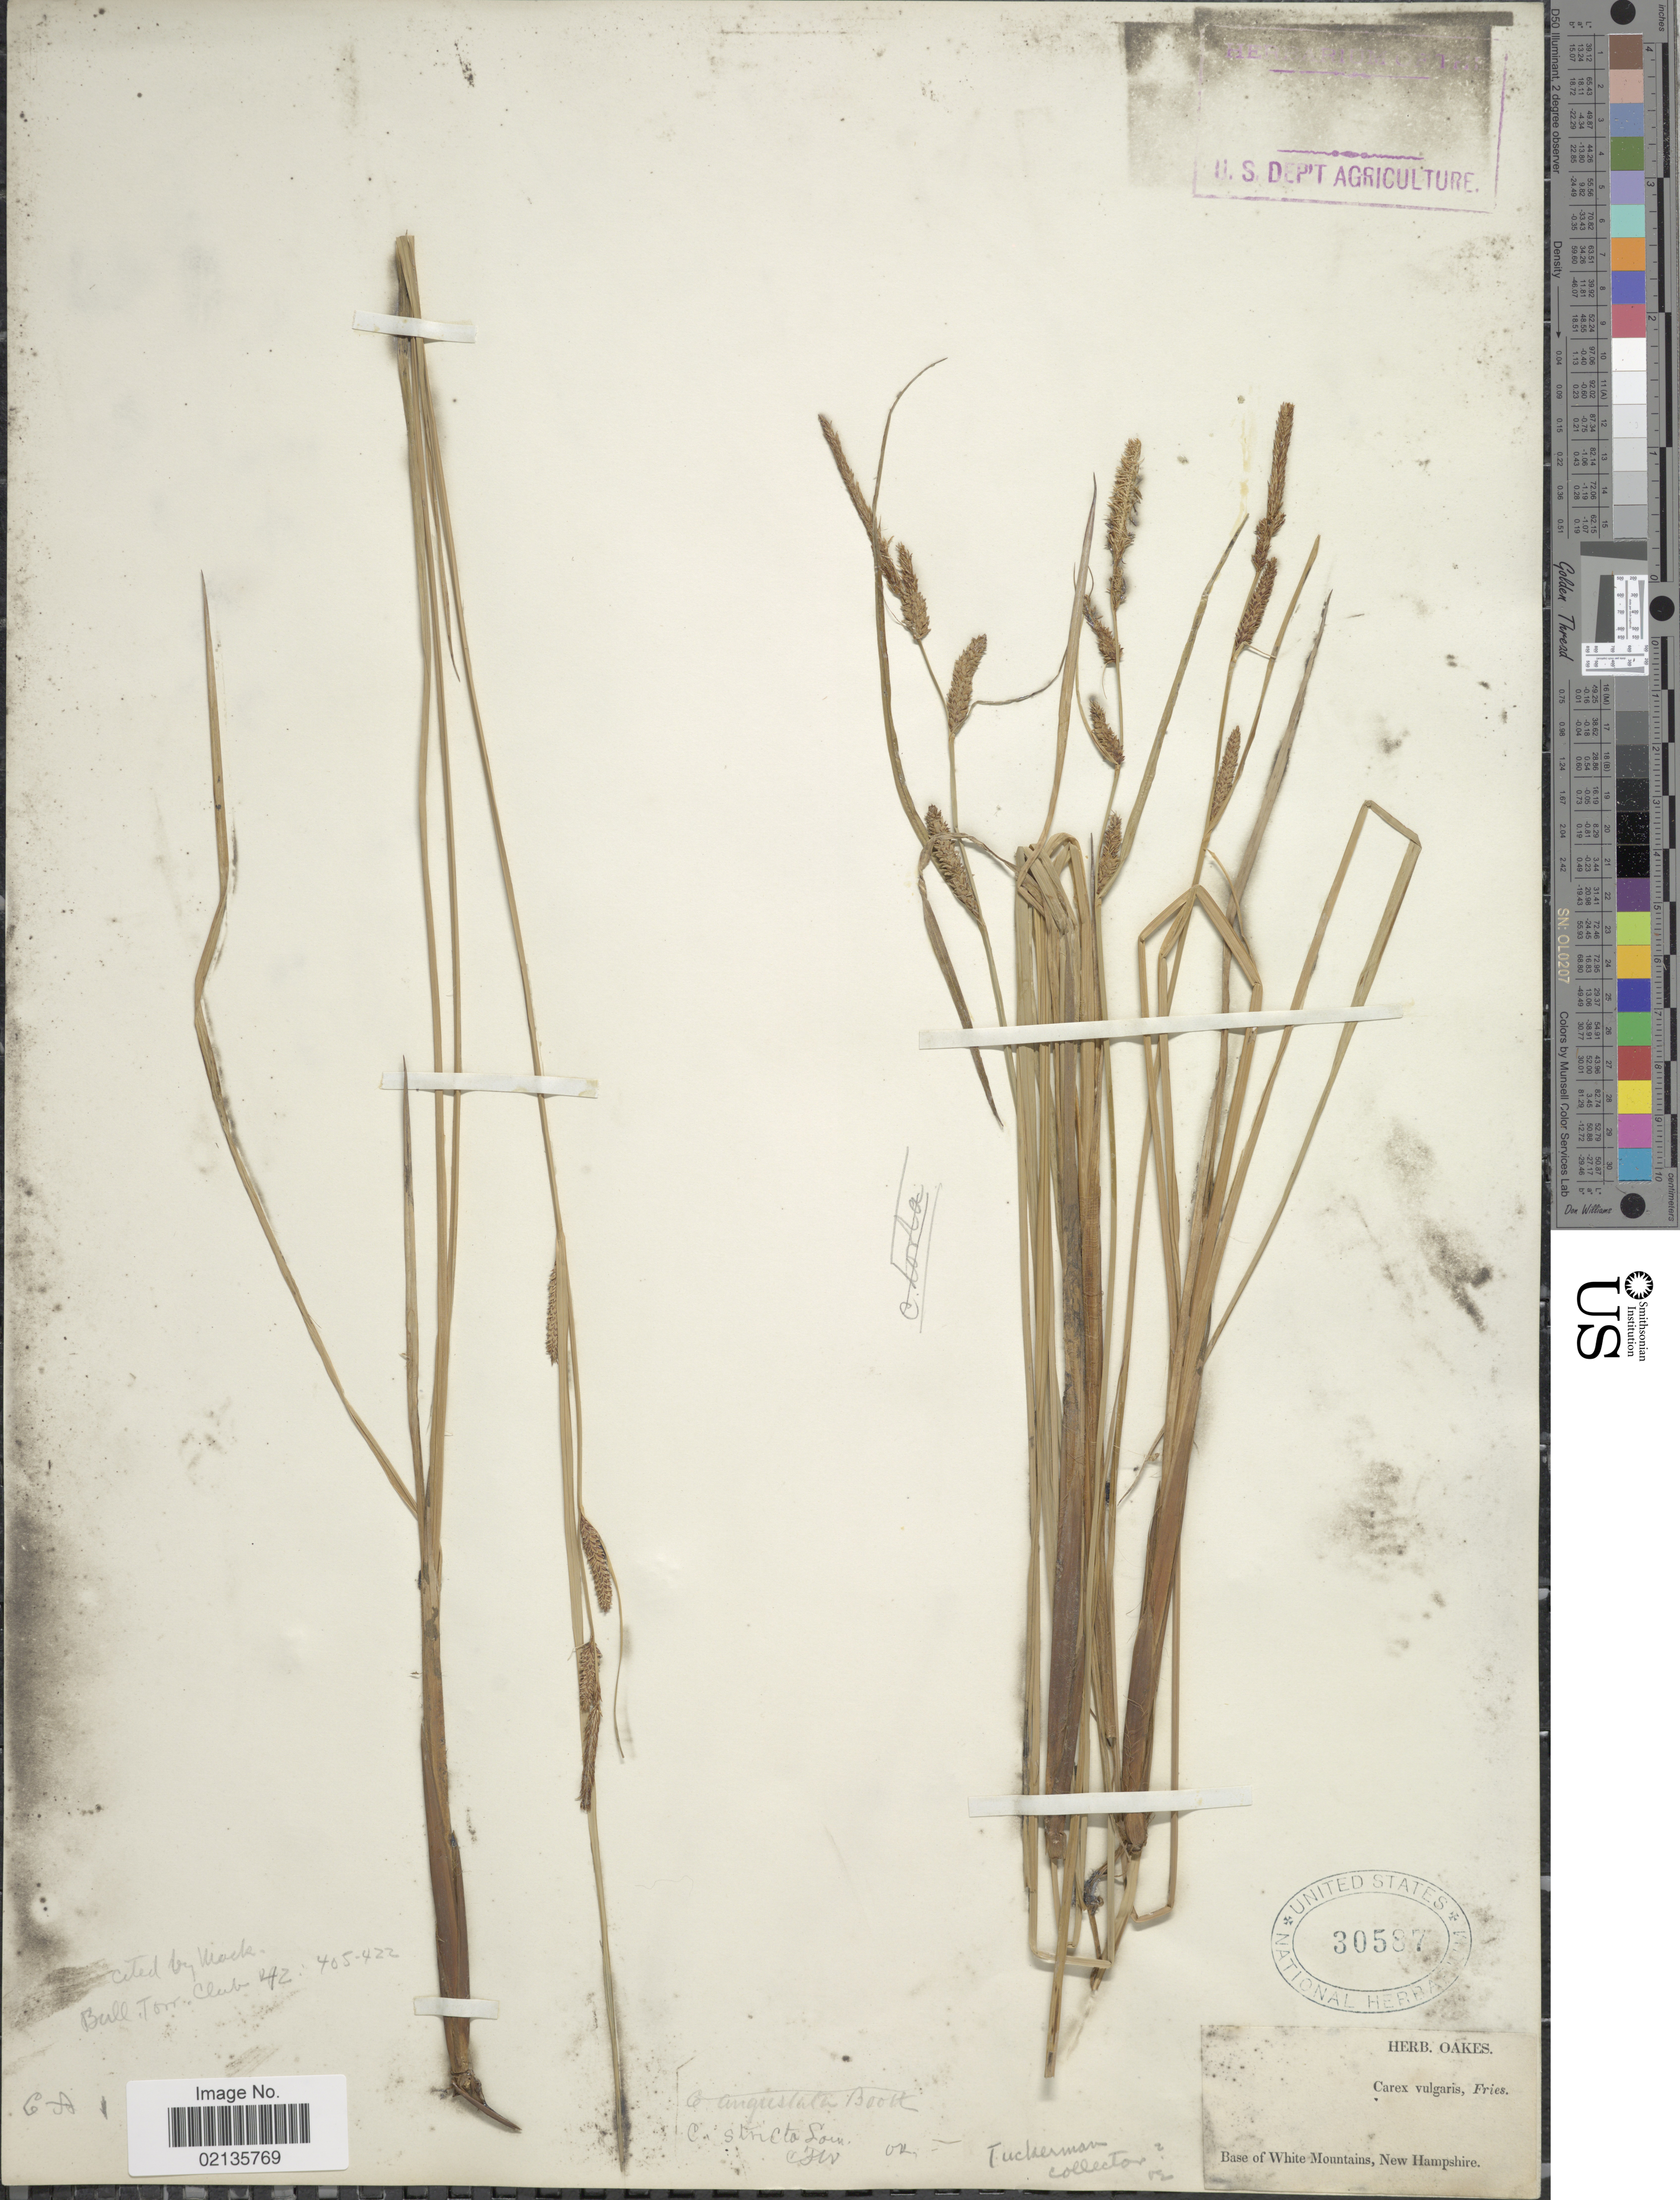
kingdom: Plantae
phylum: Tracheophyta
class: Liliopsida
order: Poales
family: Cyperaceae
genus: Carex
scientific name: Carex stricta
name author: Lam.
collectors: ex herb. Oakes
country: United States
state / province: New Hampshire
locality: Base of White Mountains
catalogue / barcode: US 30587